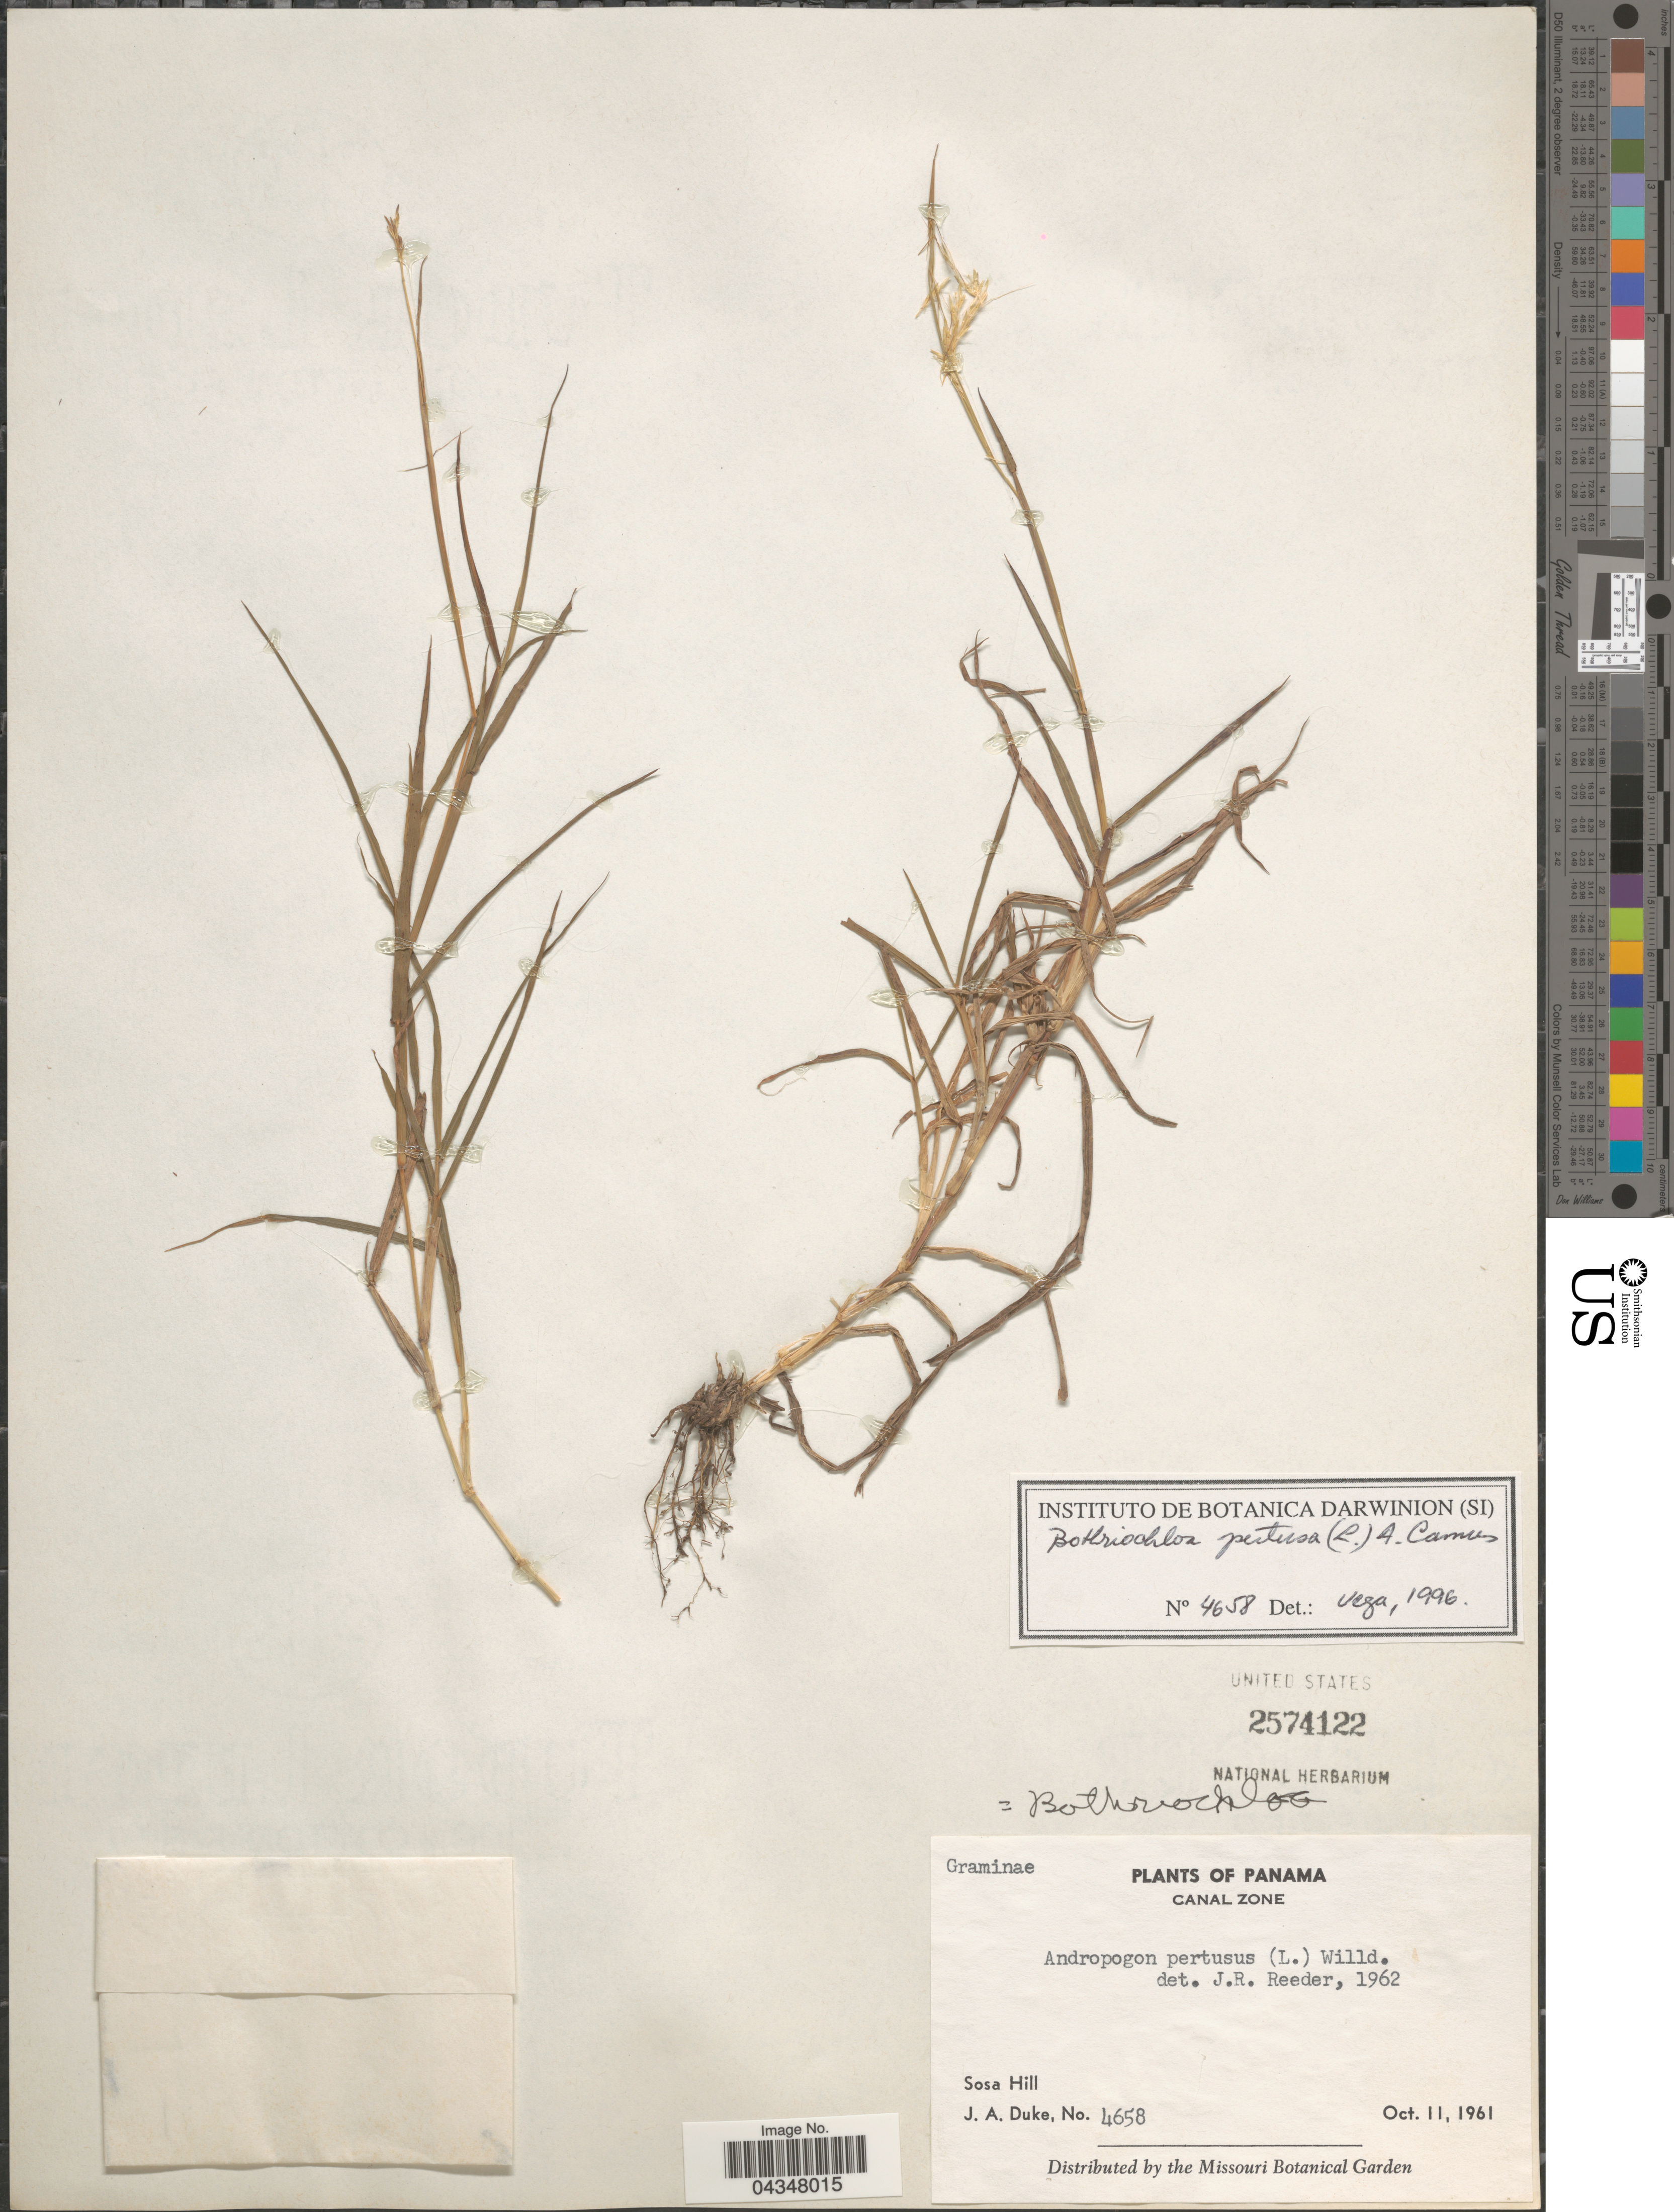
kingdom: Plantae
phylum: Tracheophyta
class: Liliopsida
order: Poales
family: Poaceae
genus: Bothriochloa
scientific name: Bothriochloa pertusa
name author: (L.) A. Camus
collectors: J. A. Duke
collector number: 4658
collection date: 1961-10-11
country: Panama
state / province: Colón / Panamá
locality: Canal Zone. Sosa Hill.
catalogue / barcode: US 2574122